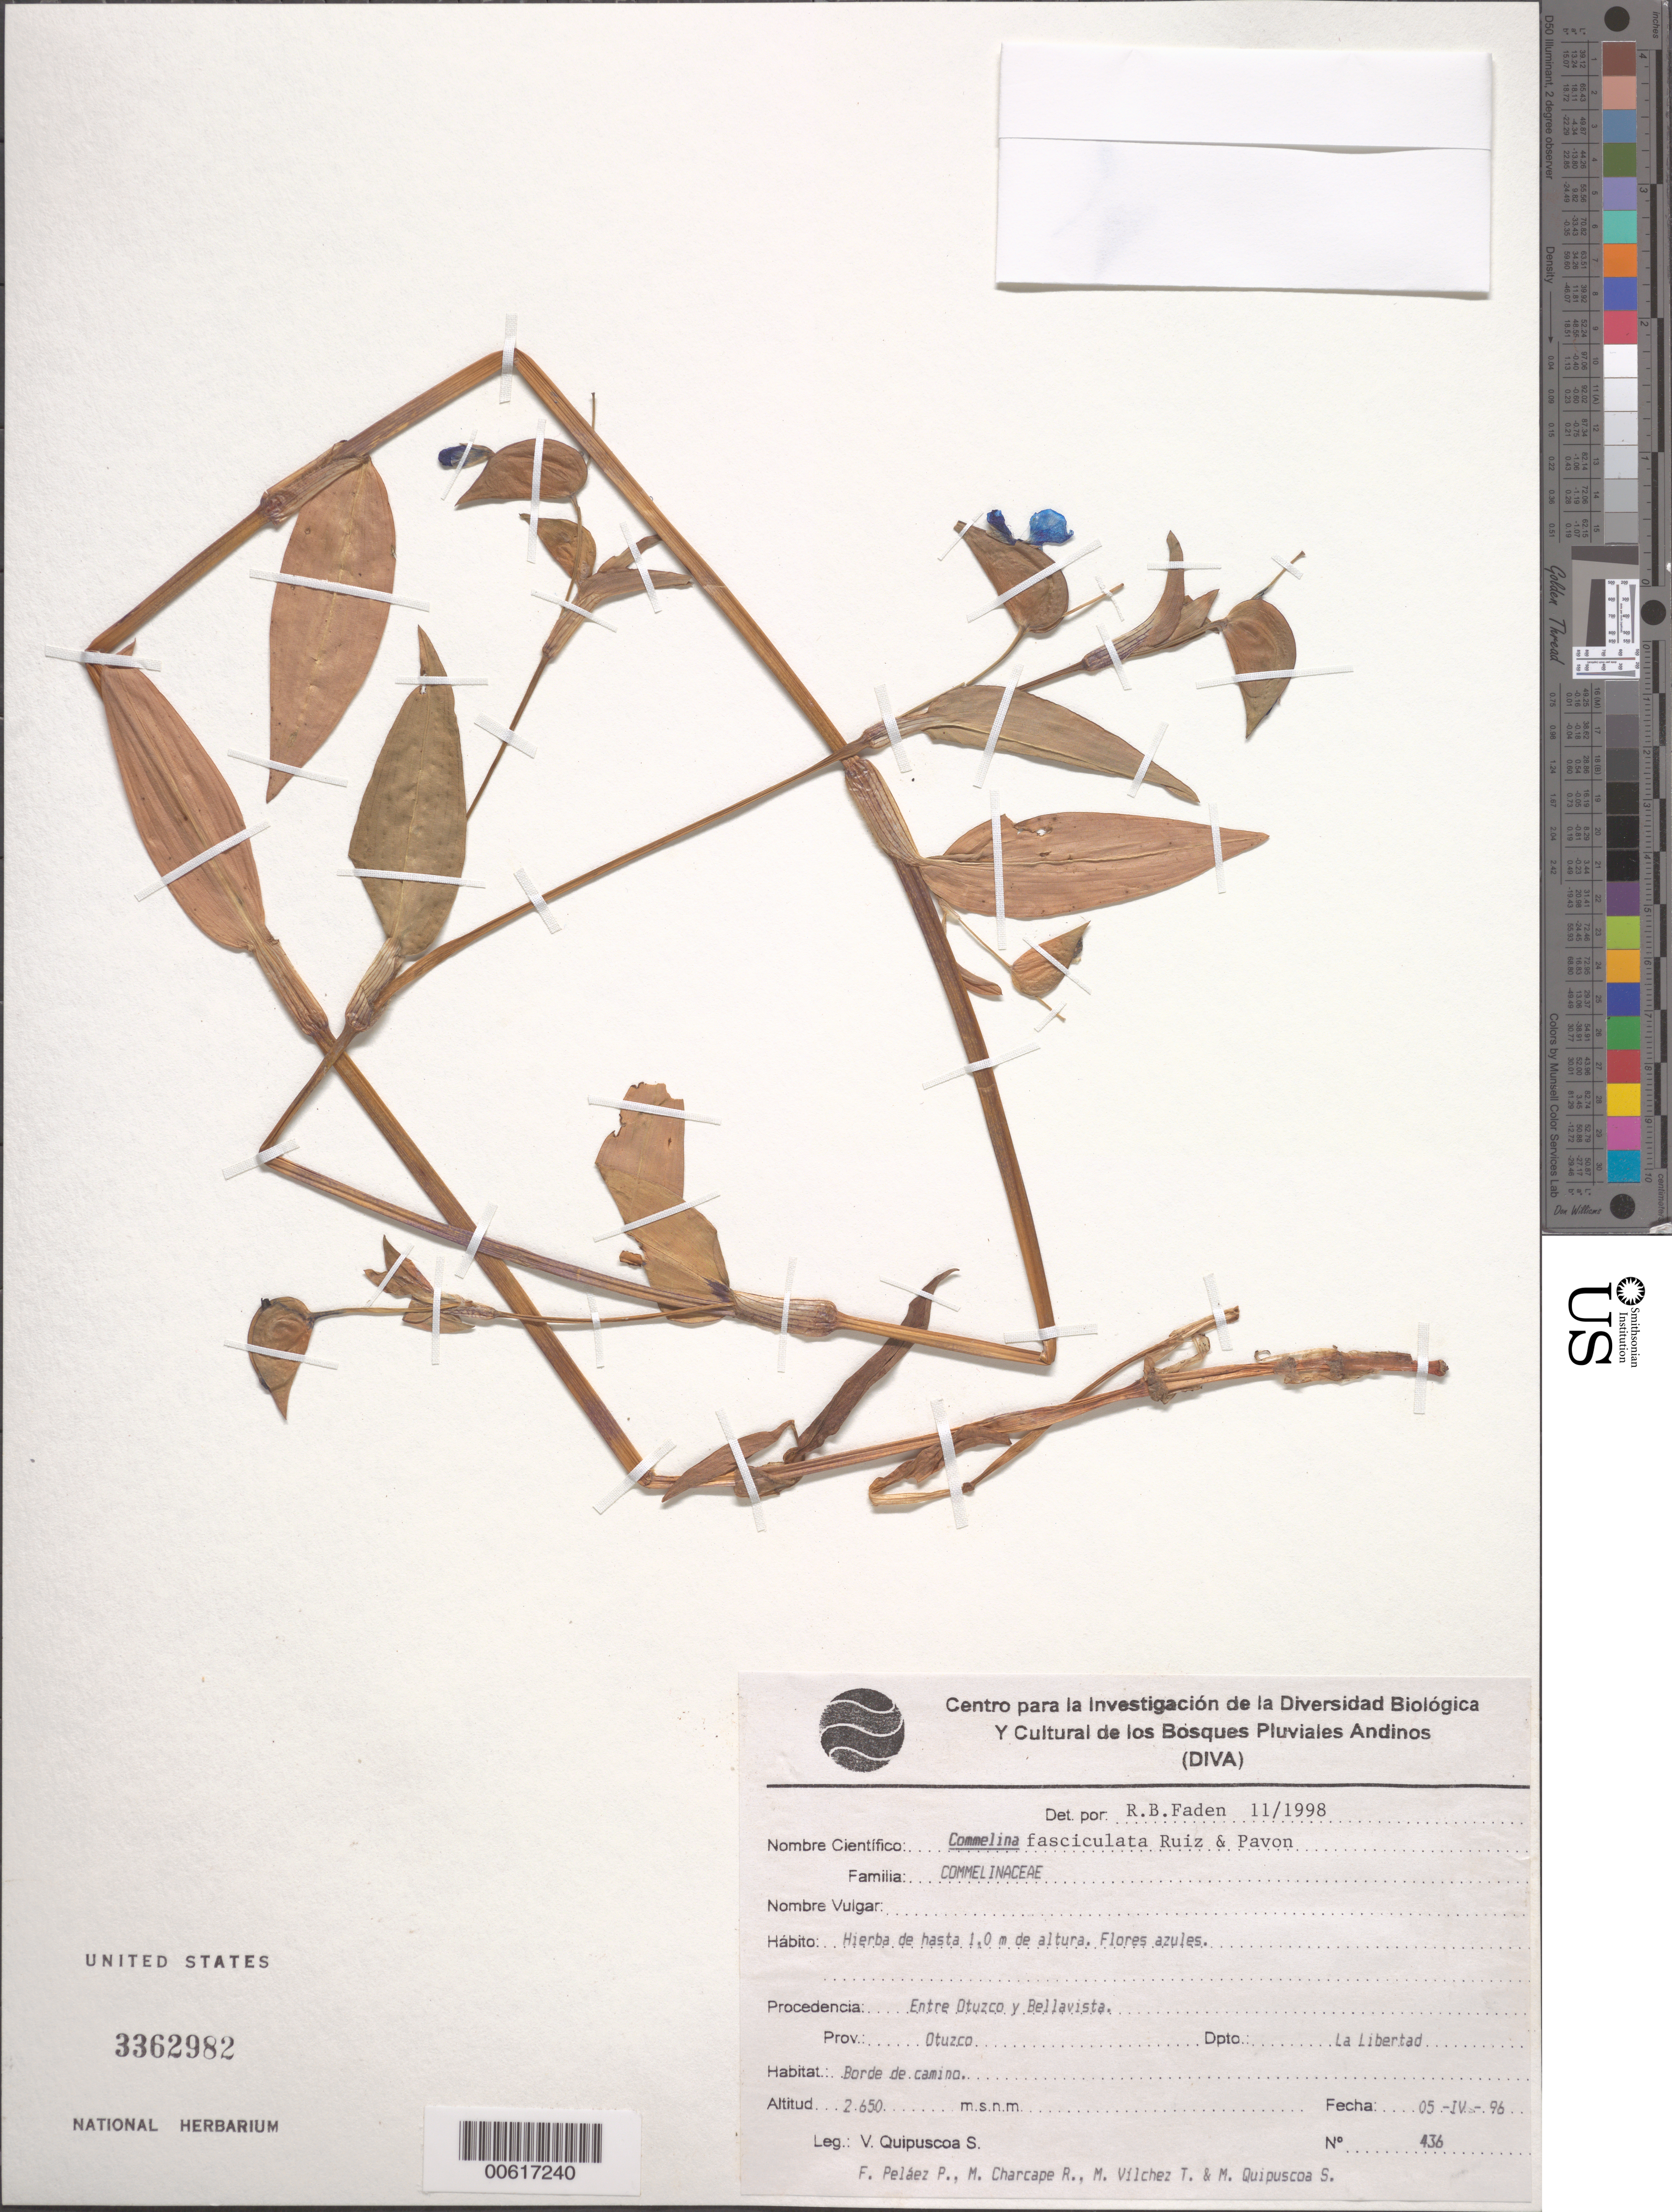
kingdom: Plantae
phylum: Tracheophyta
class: Liliopsida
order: Commelinales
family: Commelinaceae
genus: Commelina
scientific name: Commelina fasciculata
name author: Ruiz & Pav.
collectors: V. Quipuscoa S., M. Quipuscoa S., M. Vilchez T., F. Pelaez P. & M. Charcape R.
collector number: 436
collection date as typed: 05 Apr 1996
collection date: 1996-04-05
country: Peru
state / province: La Libertad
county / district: Otuzco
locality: Between otuzco and bellavista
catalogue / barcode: US 3362982